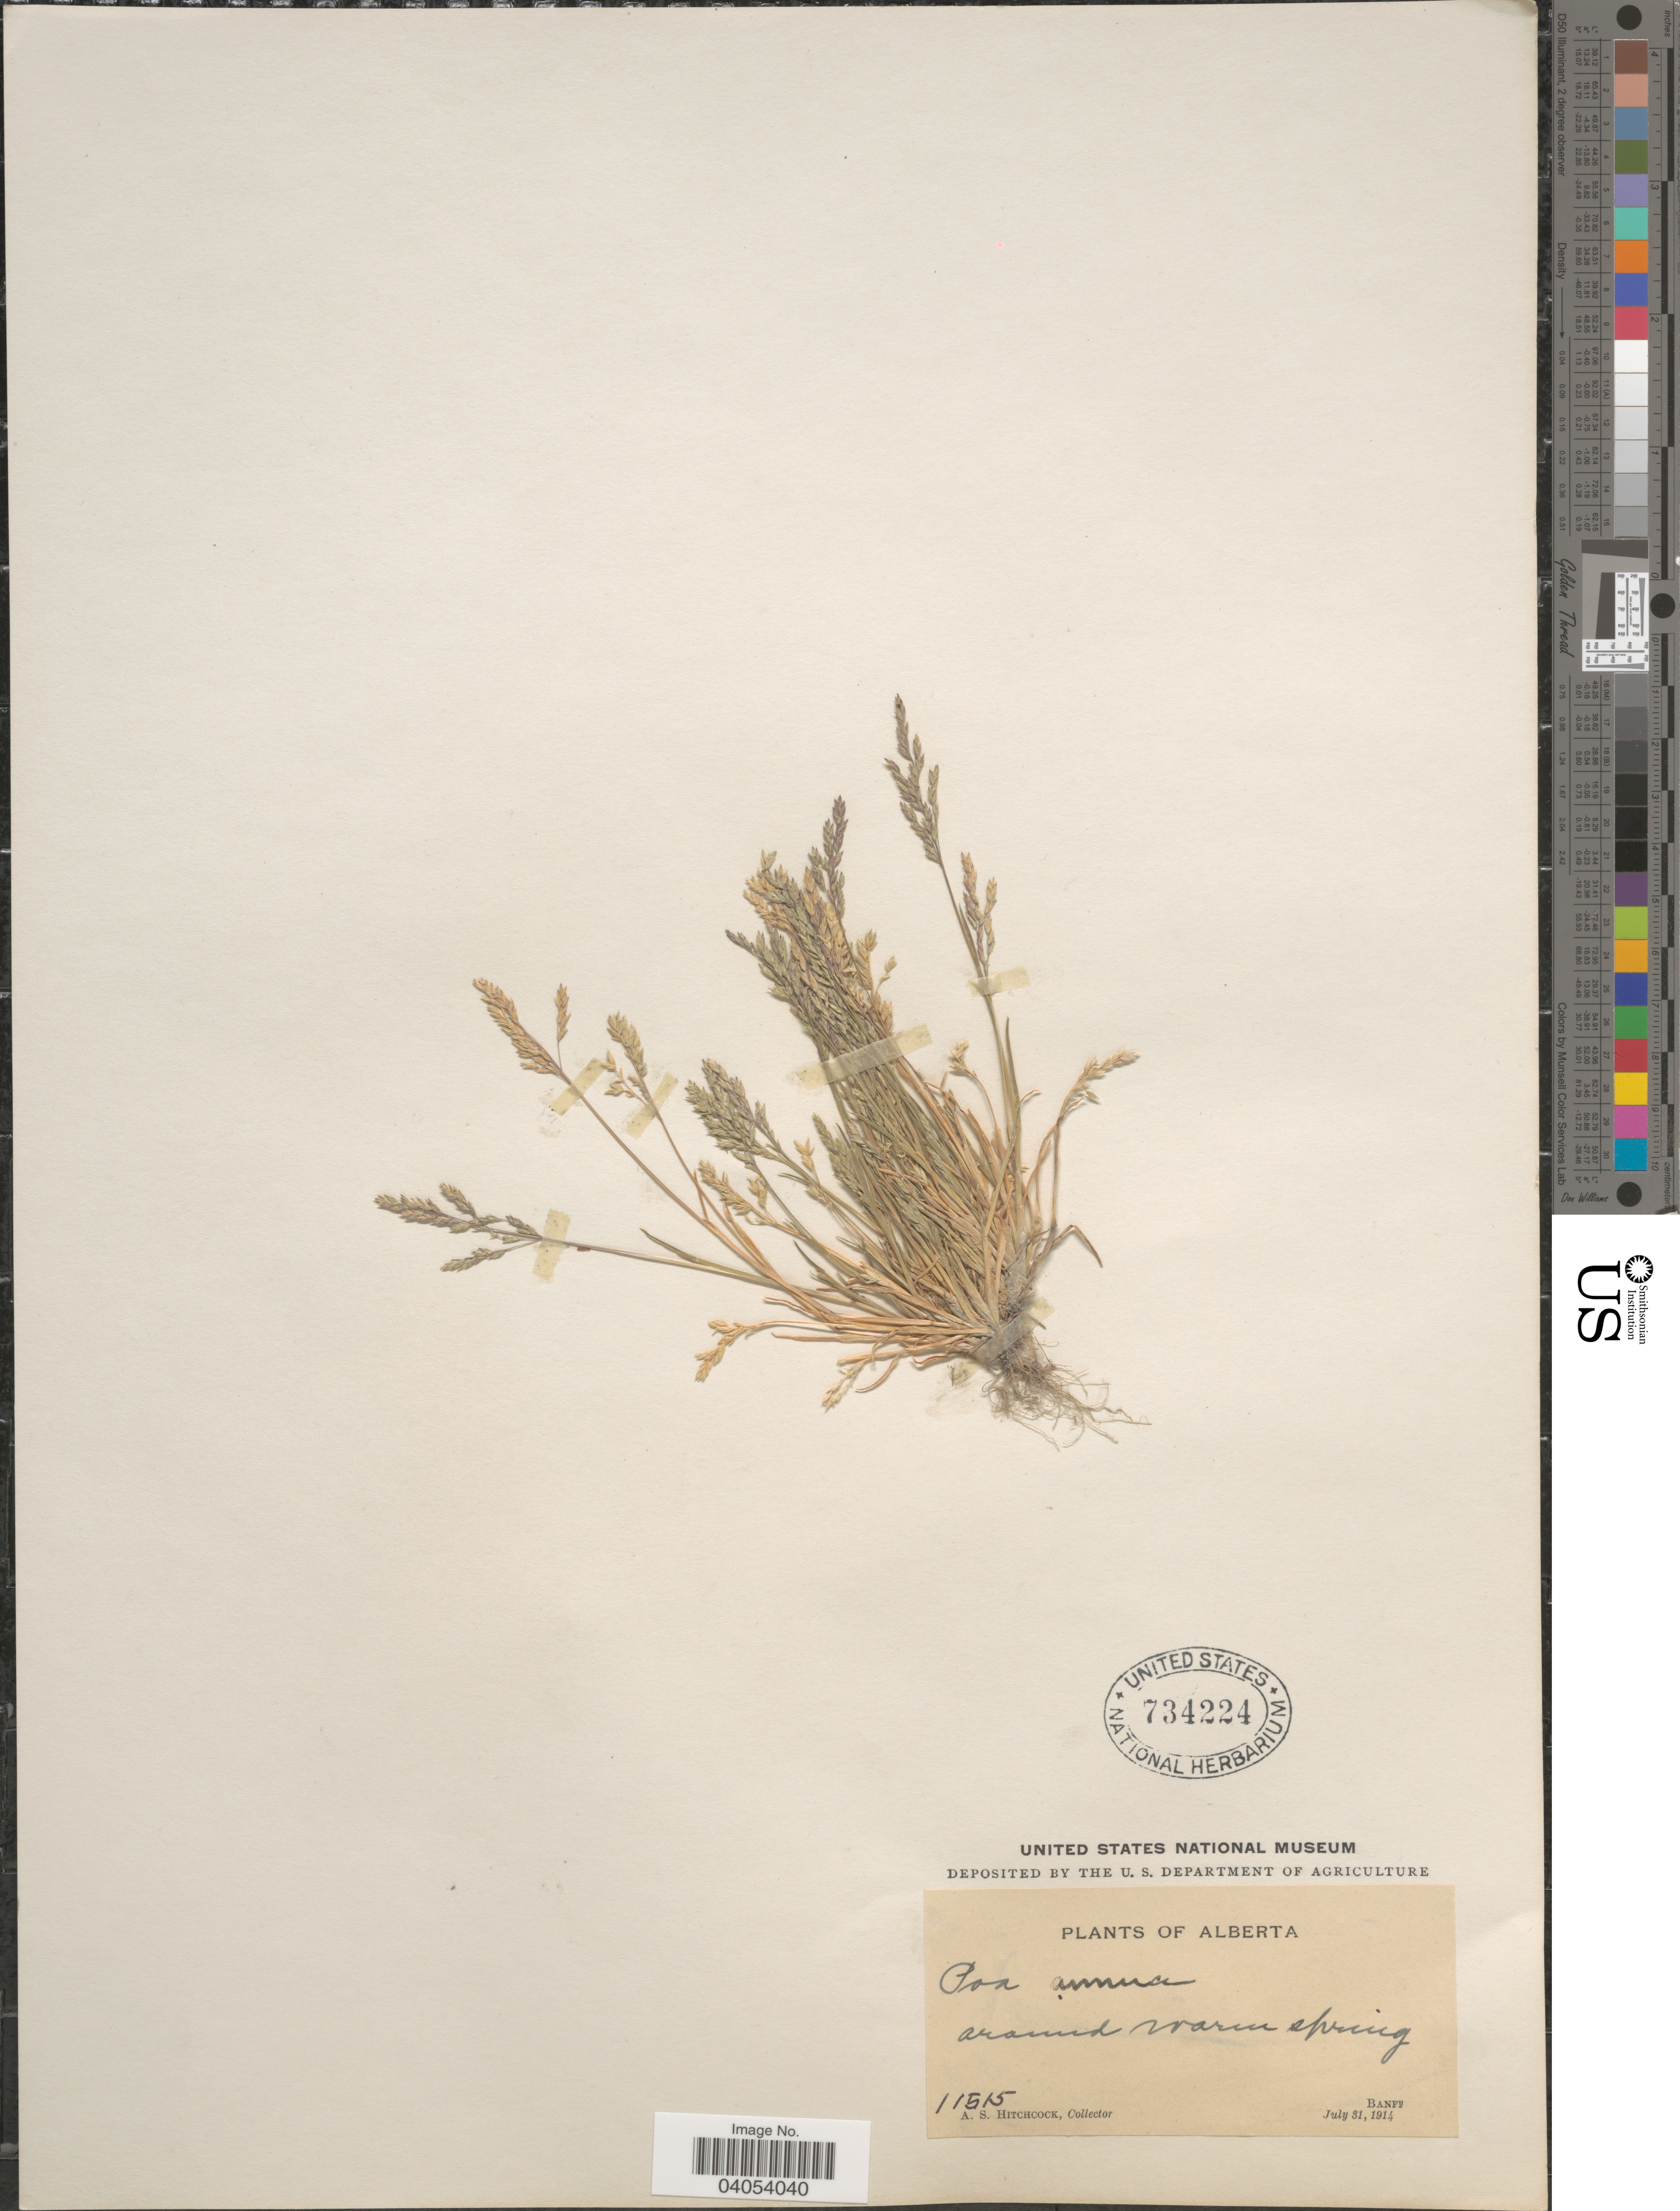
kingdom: Plantae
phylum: Tracheophyta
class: Liliopsida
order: Poales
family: Poaceae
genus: Poa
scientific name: Poa annua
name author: L.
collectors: A. S. Hitchcock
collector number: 11515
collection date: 1914-07-31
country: Canada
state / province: Alberta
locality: Around warm spring, Banff.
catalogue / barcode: US 734224